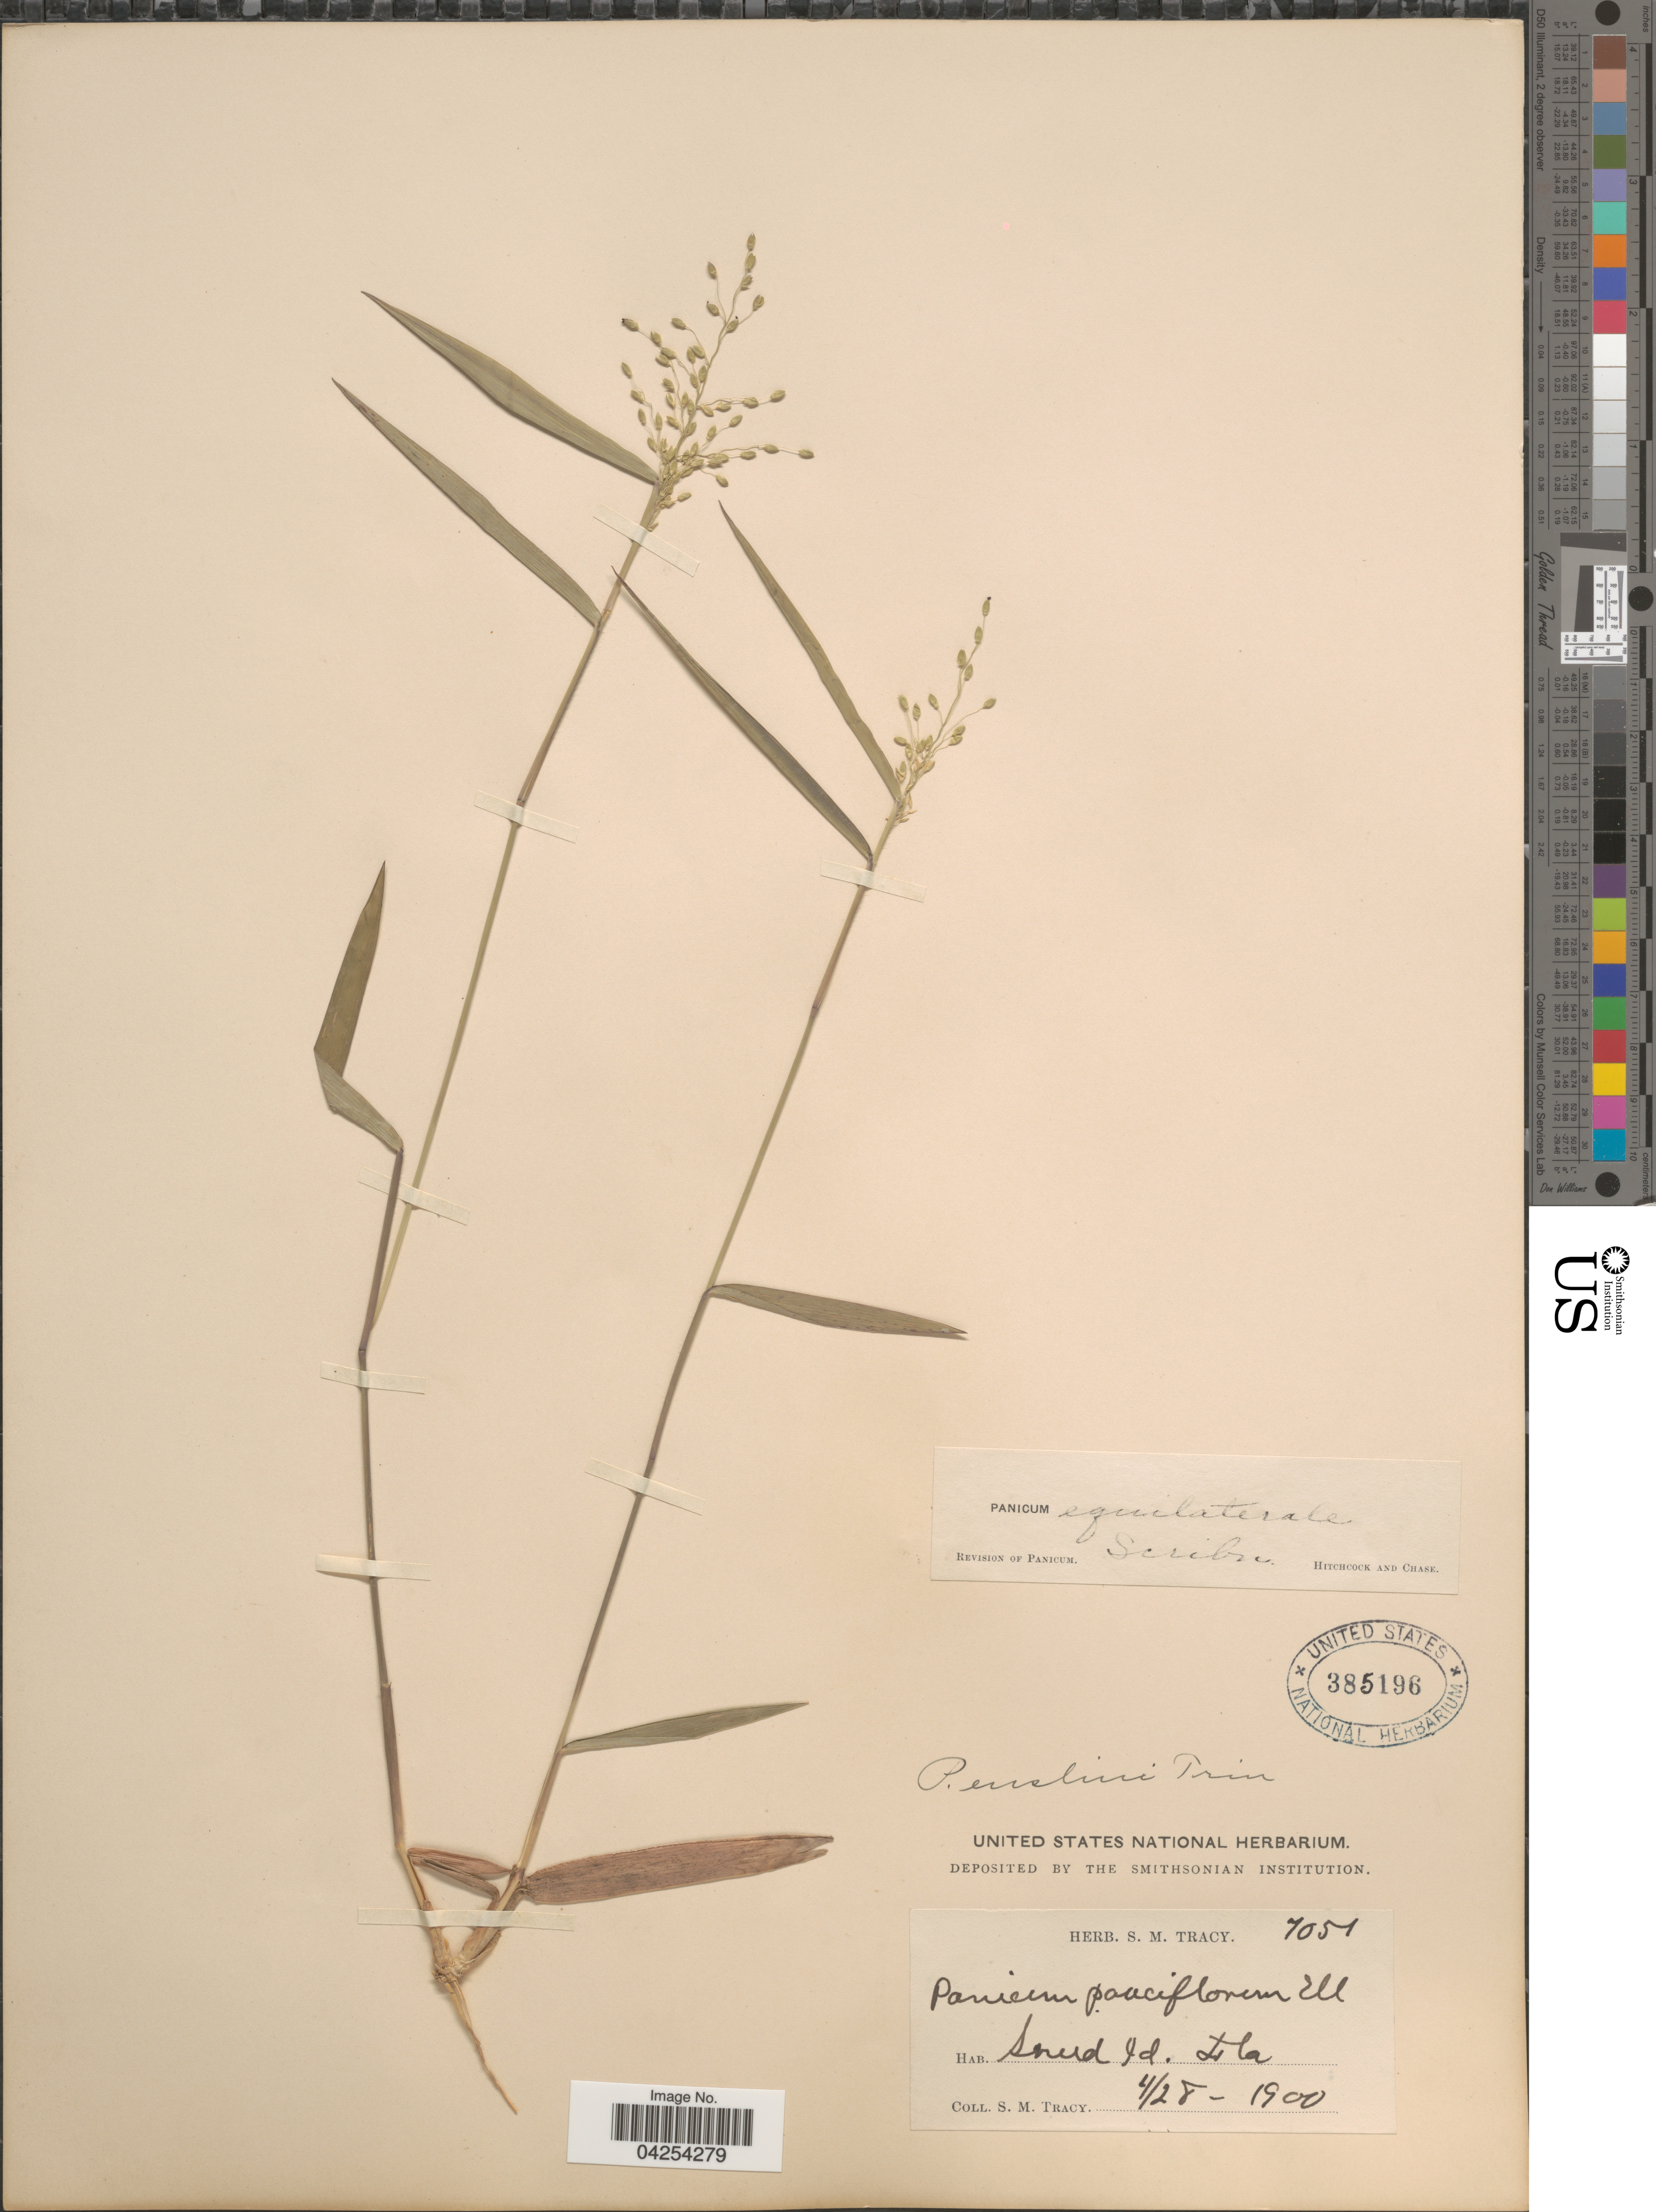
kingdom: Plantae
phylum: Tracheophyta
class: Liliopsida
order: Poales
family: Poaceae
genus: Dichanthelium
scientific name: Dichanthelium commutatum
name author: (Schult.) Gould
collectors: S. M. Tracy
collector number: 7051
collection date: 1900-04-28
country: United States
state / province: Florida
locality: Sneeds Id.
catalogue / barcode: US 385196